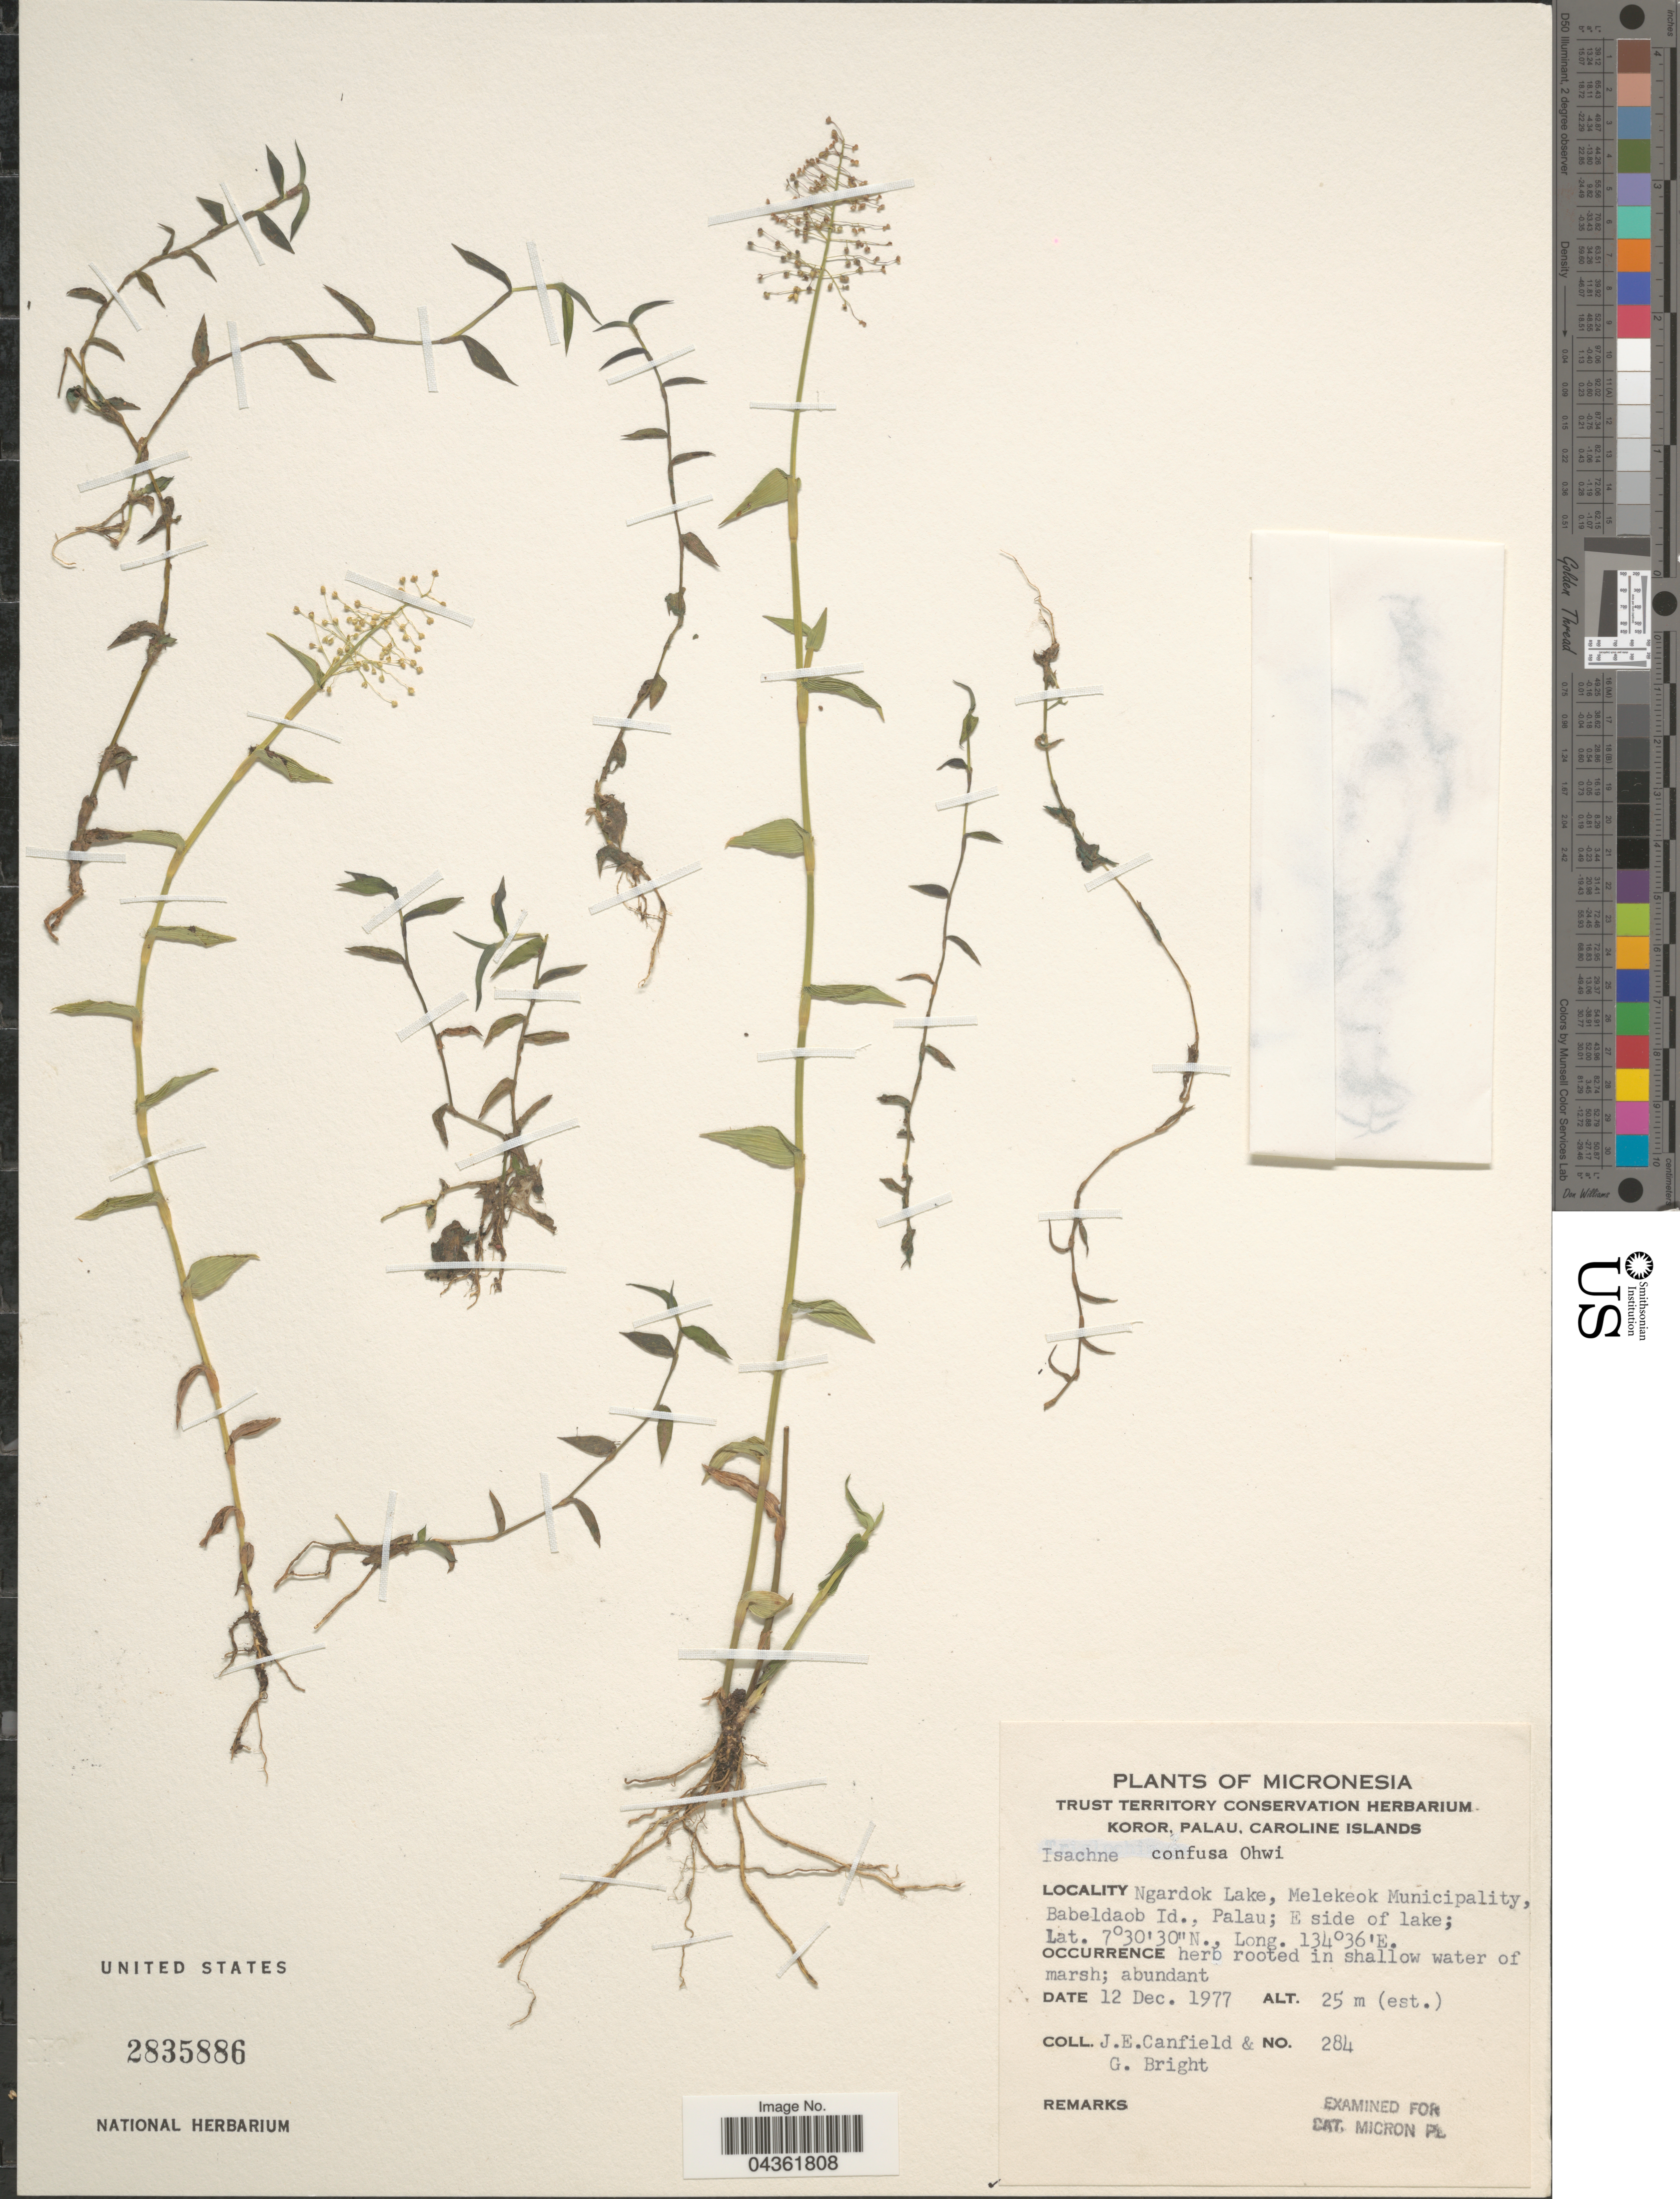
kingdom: Plantae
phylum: Tracheophyta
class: Liliopsida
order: Poales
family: Poaceae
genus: Isachne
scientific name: Isachne confusa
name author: Ohwi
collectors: J. E. Canfield & G. Bright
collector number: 284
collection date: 1977-12-12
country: Palau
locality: Micronesia. Ngardok Lake, Melekeok Municipality, Babeldaob Id., Palau; E side of lake.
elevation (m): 25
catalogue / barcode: US 2835886